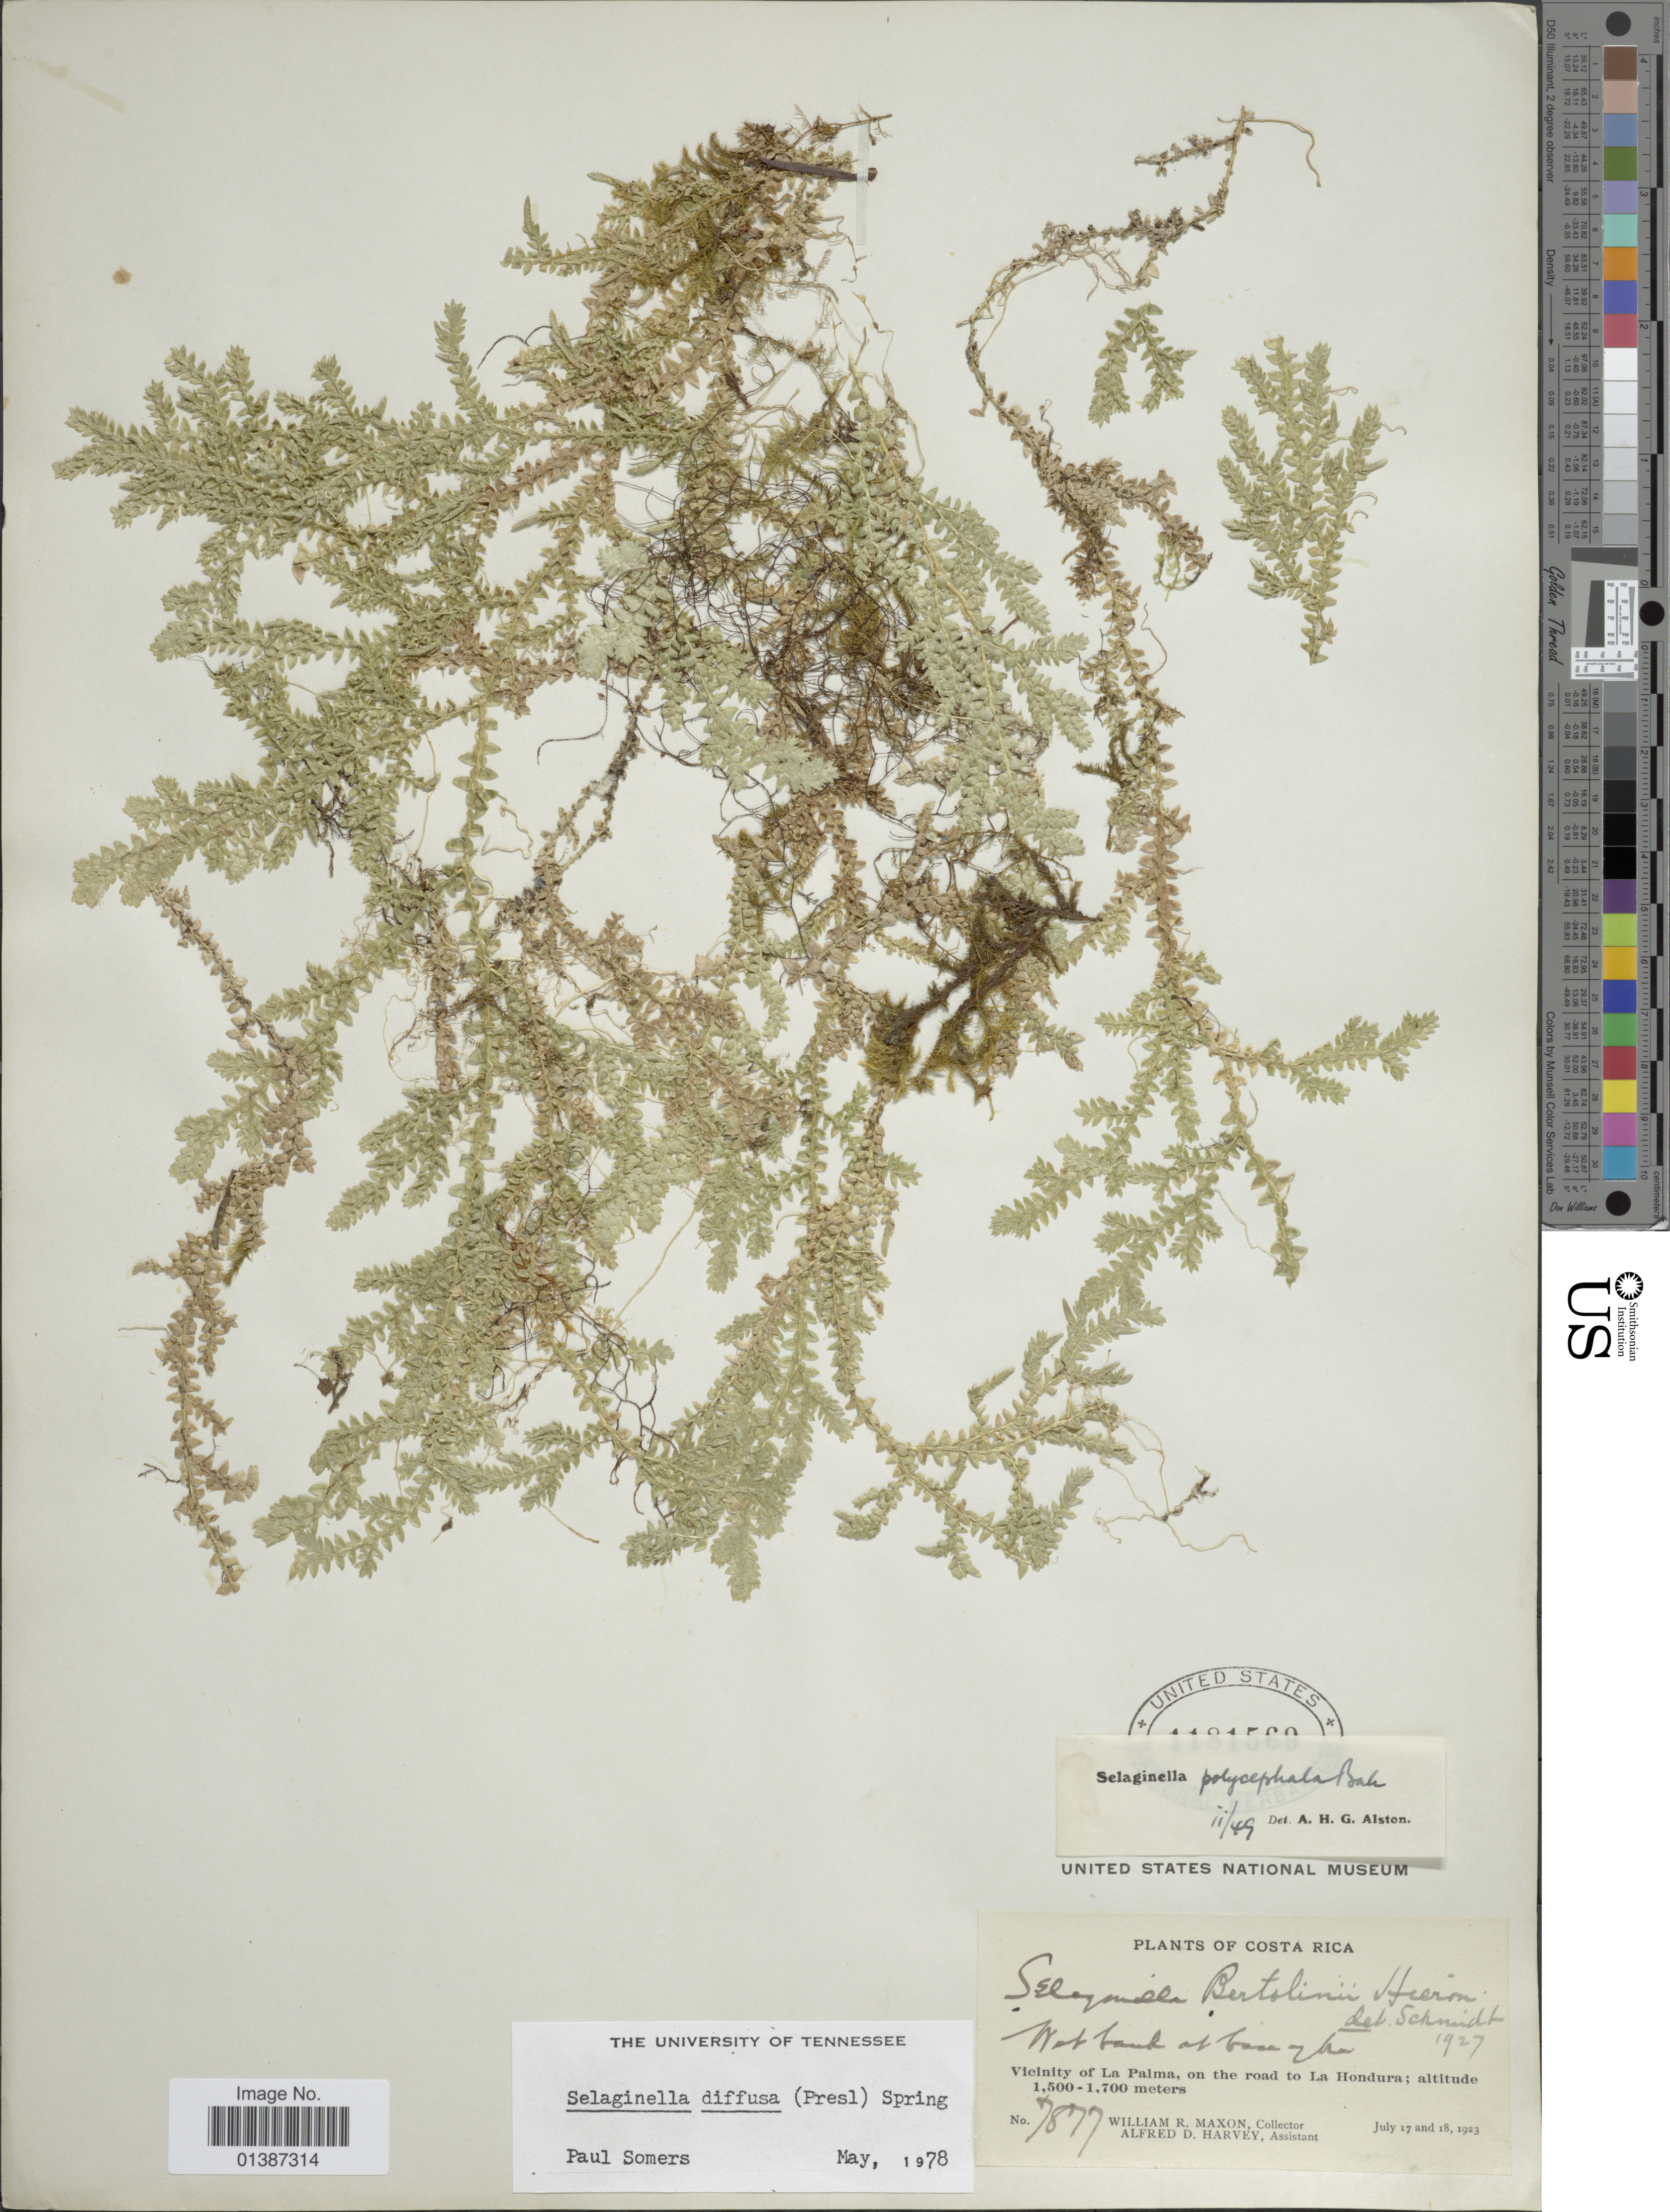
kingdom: Plantae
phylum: Tracheophyta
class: Lycopodiopsida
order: Selaginellales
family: Selaginellaceae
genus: Selaginella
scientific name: Selaginella diffusa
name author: (C. Presl) Spring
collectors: W. R. Maxon & A. D. Harvey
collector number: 7877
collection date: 1923-07-17/1923-07-18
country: Costa Rica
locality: Vicinity of La Palma, on the road La Hondura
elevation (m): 1500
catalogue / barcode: US 1181569